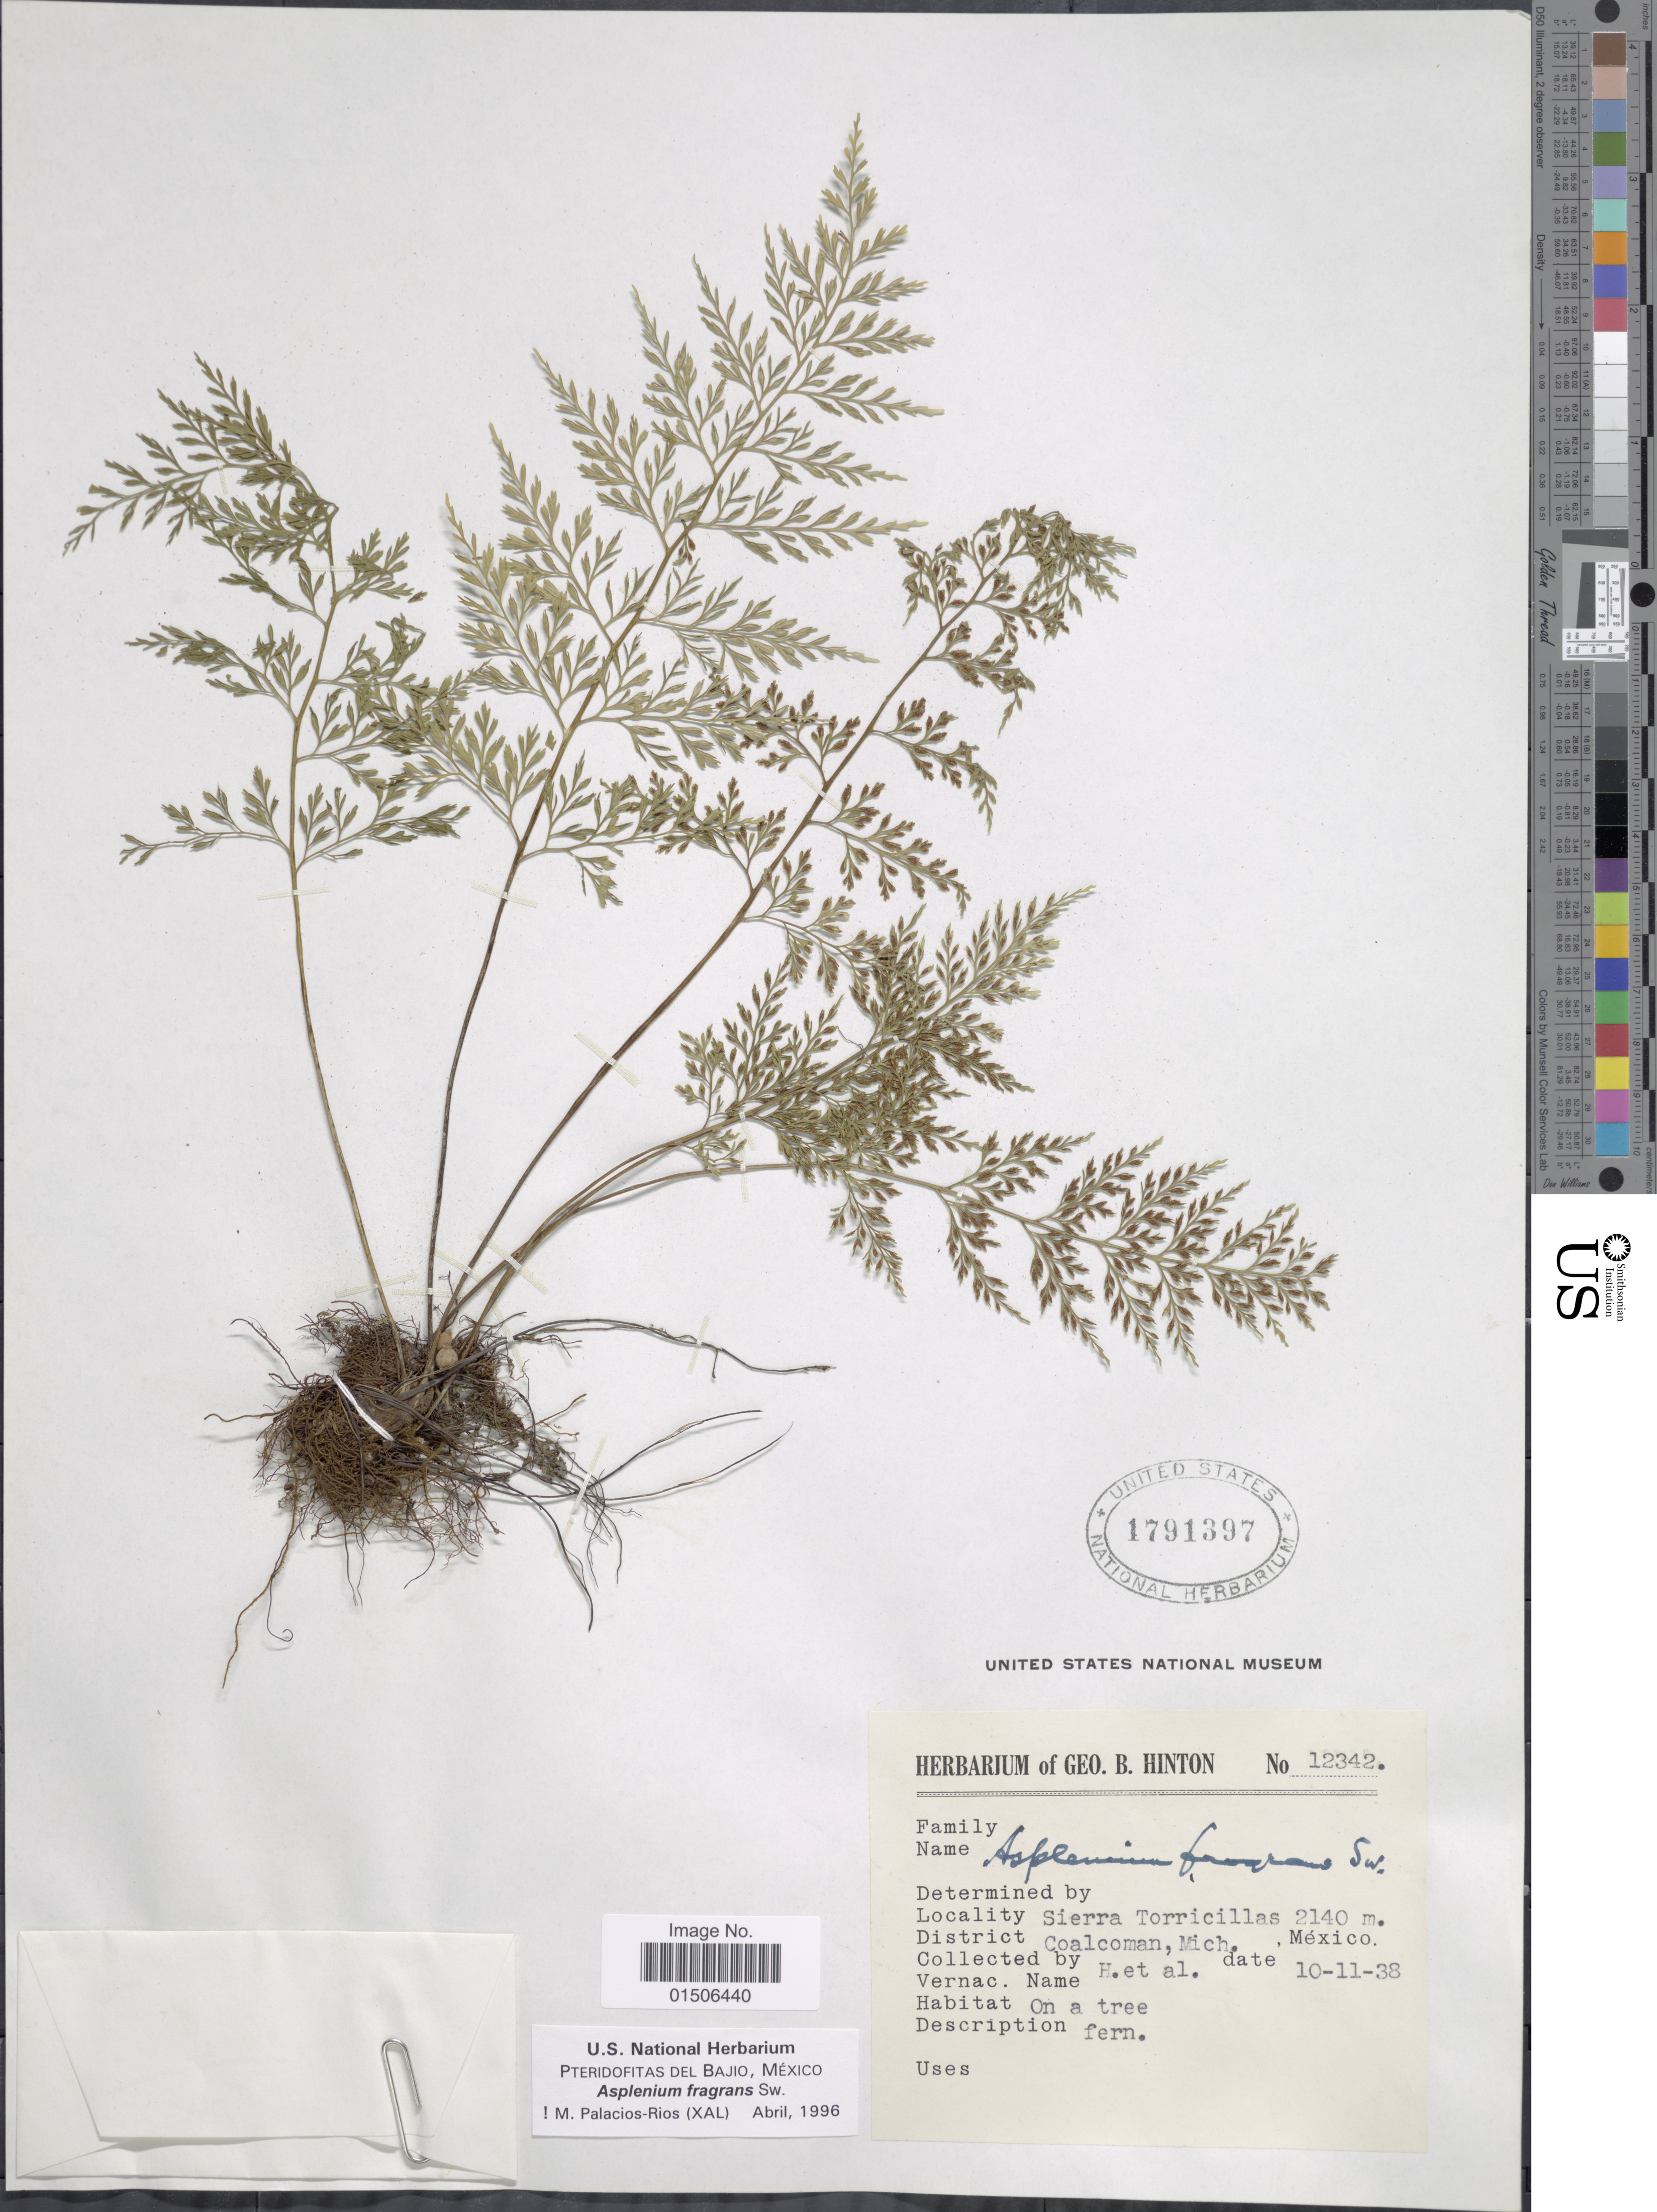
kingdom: Plantae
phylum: Tracheophyta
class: Polypodiopsida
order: Polypodiales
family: Aspleniaceae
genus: Asplenium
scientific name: Asplenium fragrans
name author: Sw.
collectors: G. B. Hinton & et al.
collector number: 12342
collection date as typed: Transcribed d/m/y: 11/10/38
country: Mexico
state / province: Michoacán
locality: Sierra Torricillas, District Coalcoman, Mich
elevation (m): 2140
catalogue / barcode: US 1791397